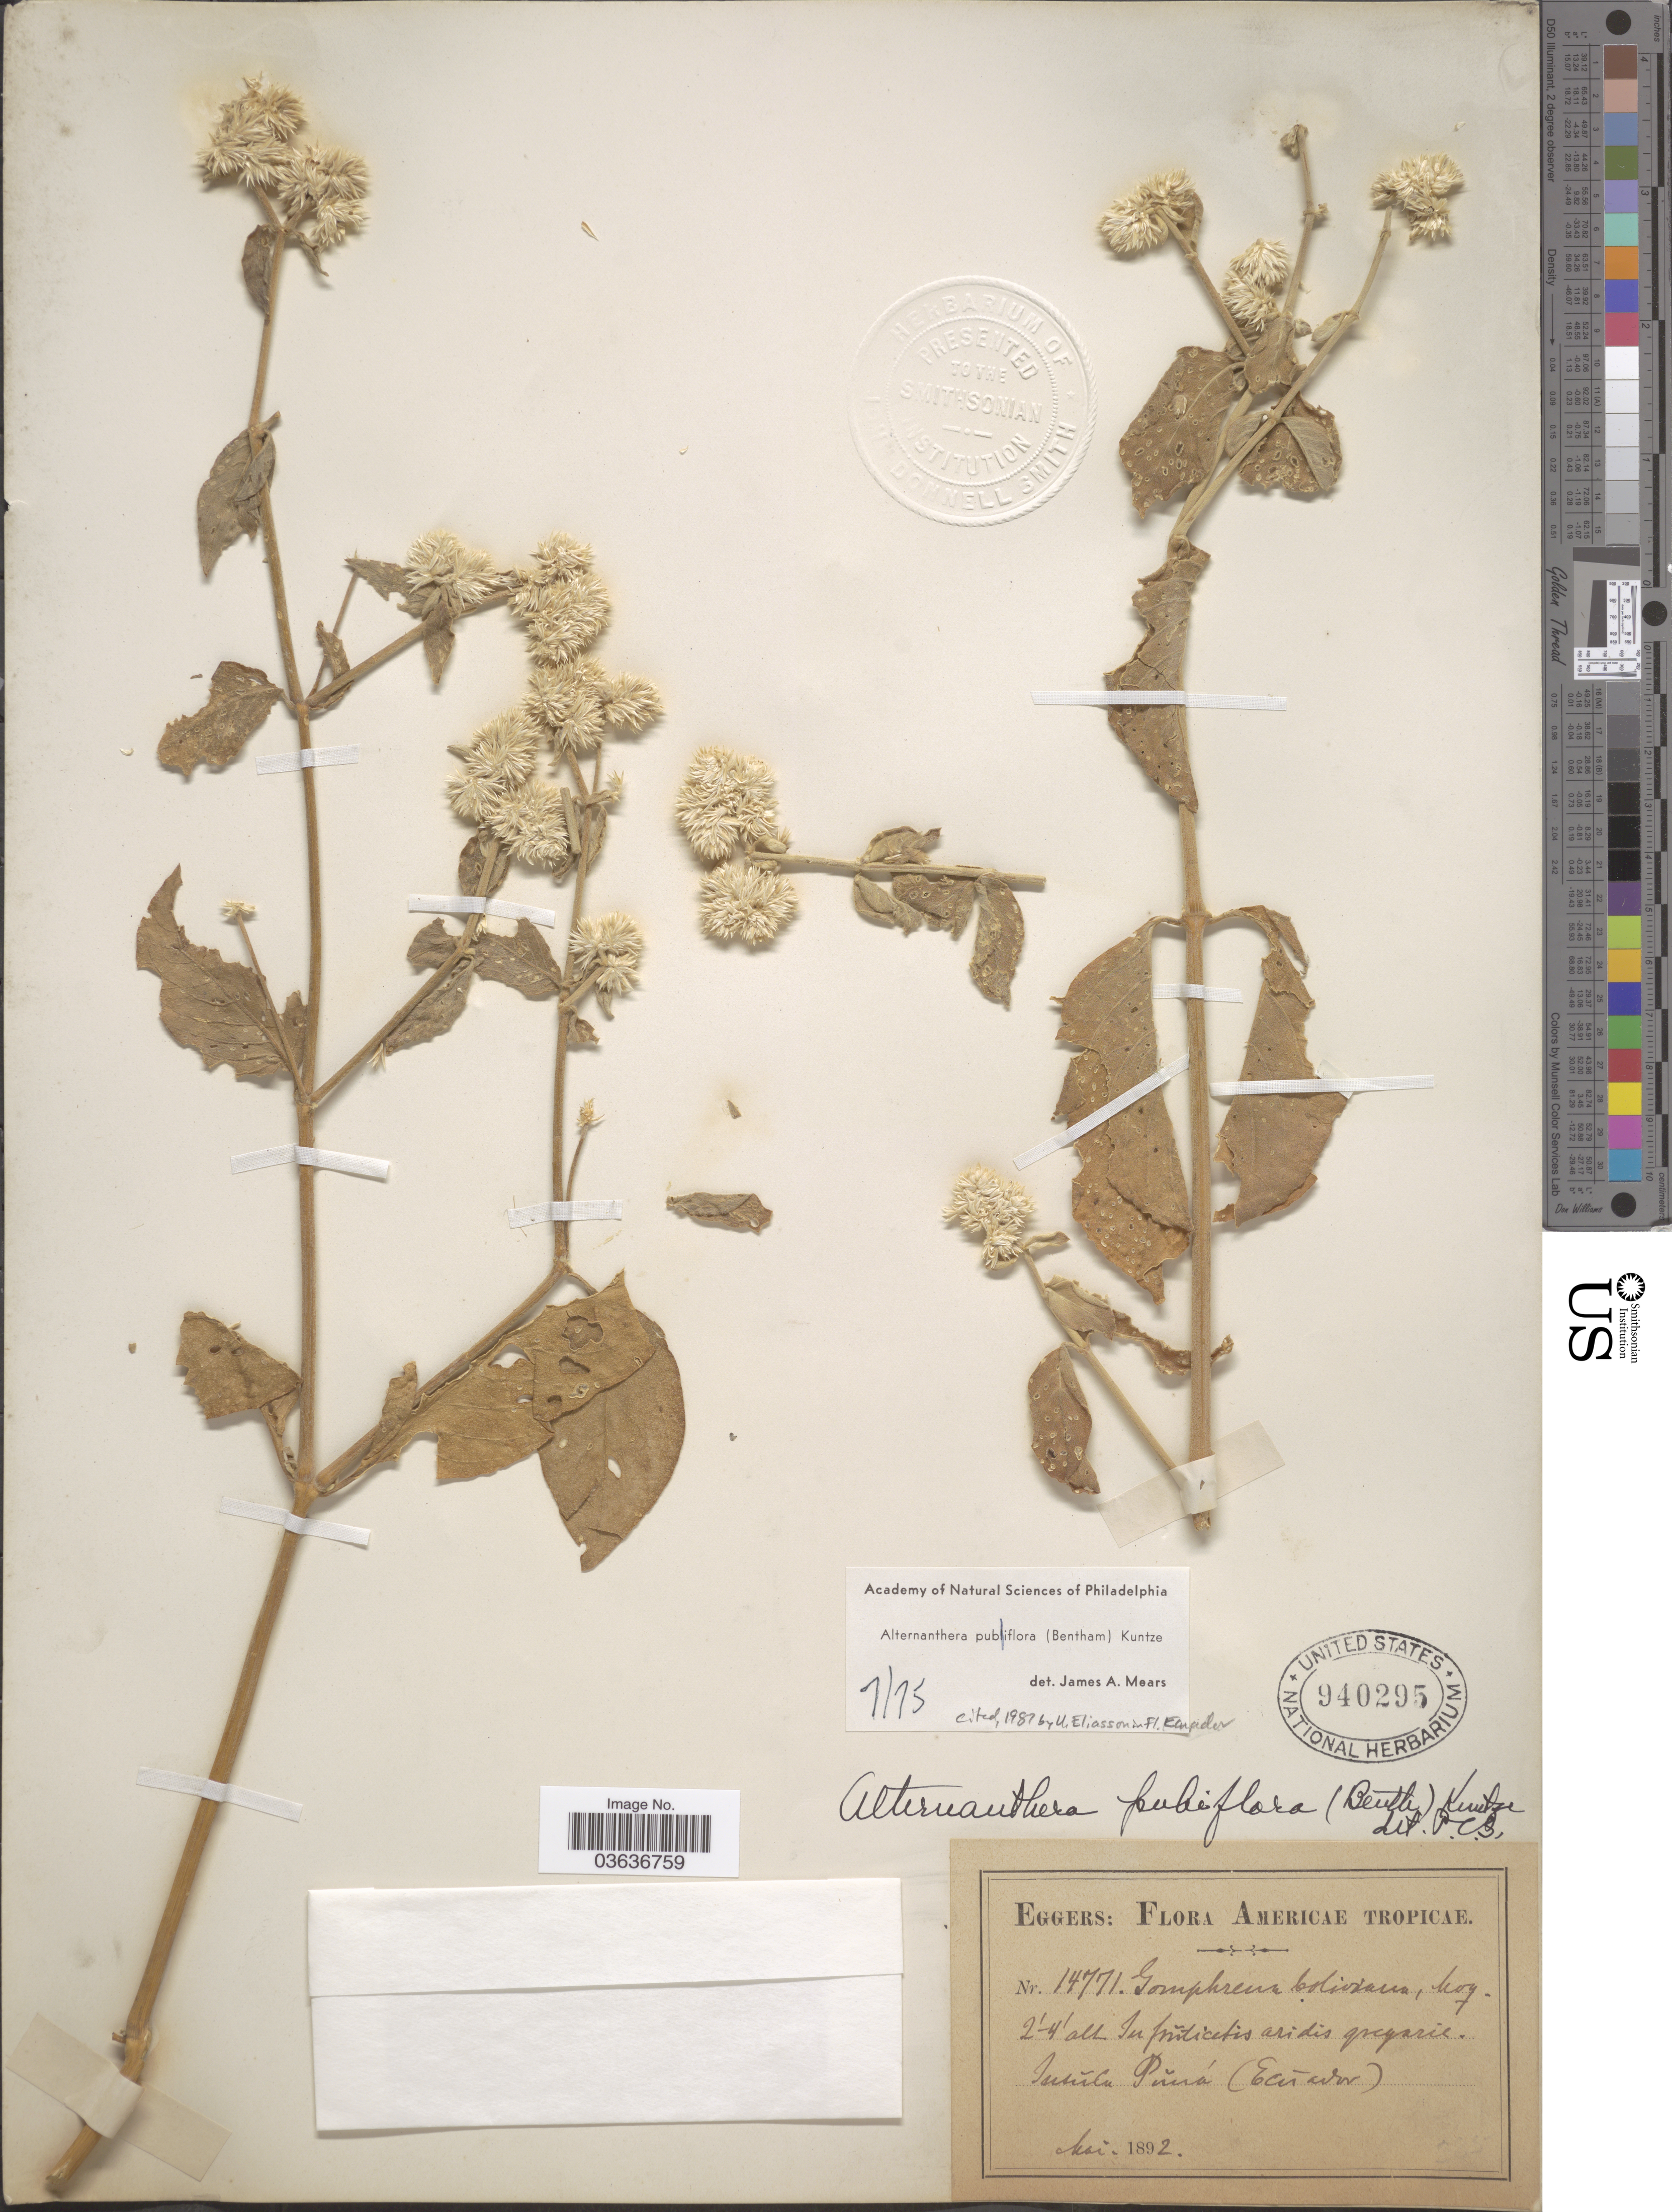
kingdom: Plantae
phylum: Tracheophyta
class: Magnoliopsida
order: Caryophyllales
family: Amaranthaceae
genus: Alternanthera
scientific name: Alternanthera pubiflora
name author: (Benth.) Kuntze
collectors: -. Eggers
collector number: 14771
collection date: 1892-05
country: Ecuador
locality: Insula Puna. Americae Tropicae.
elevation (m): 1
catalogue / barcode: US 940295